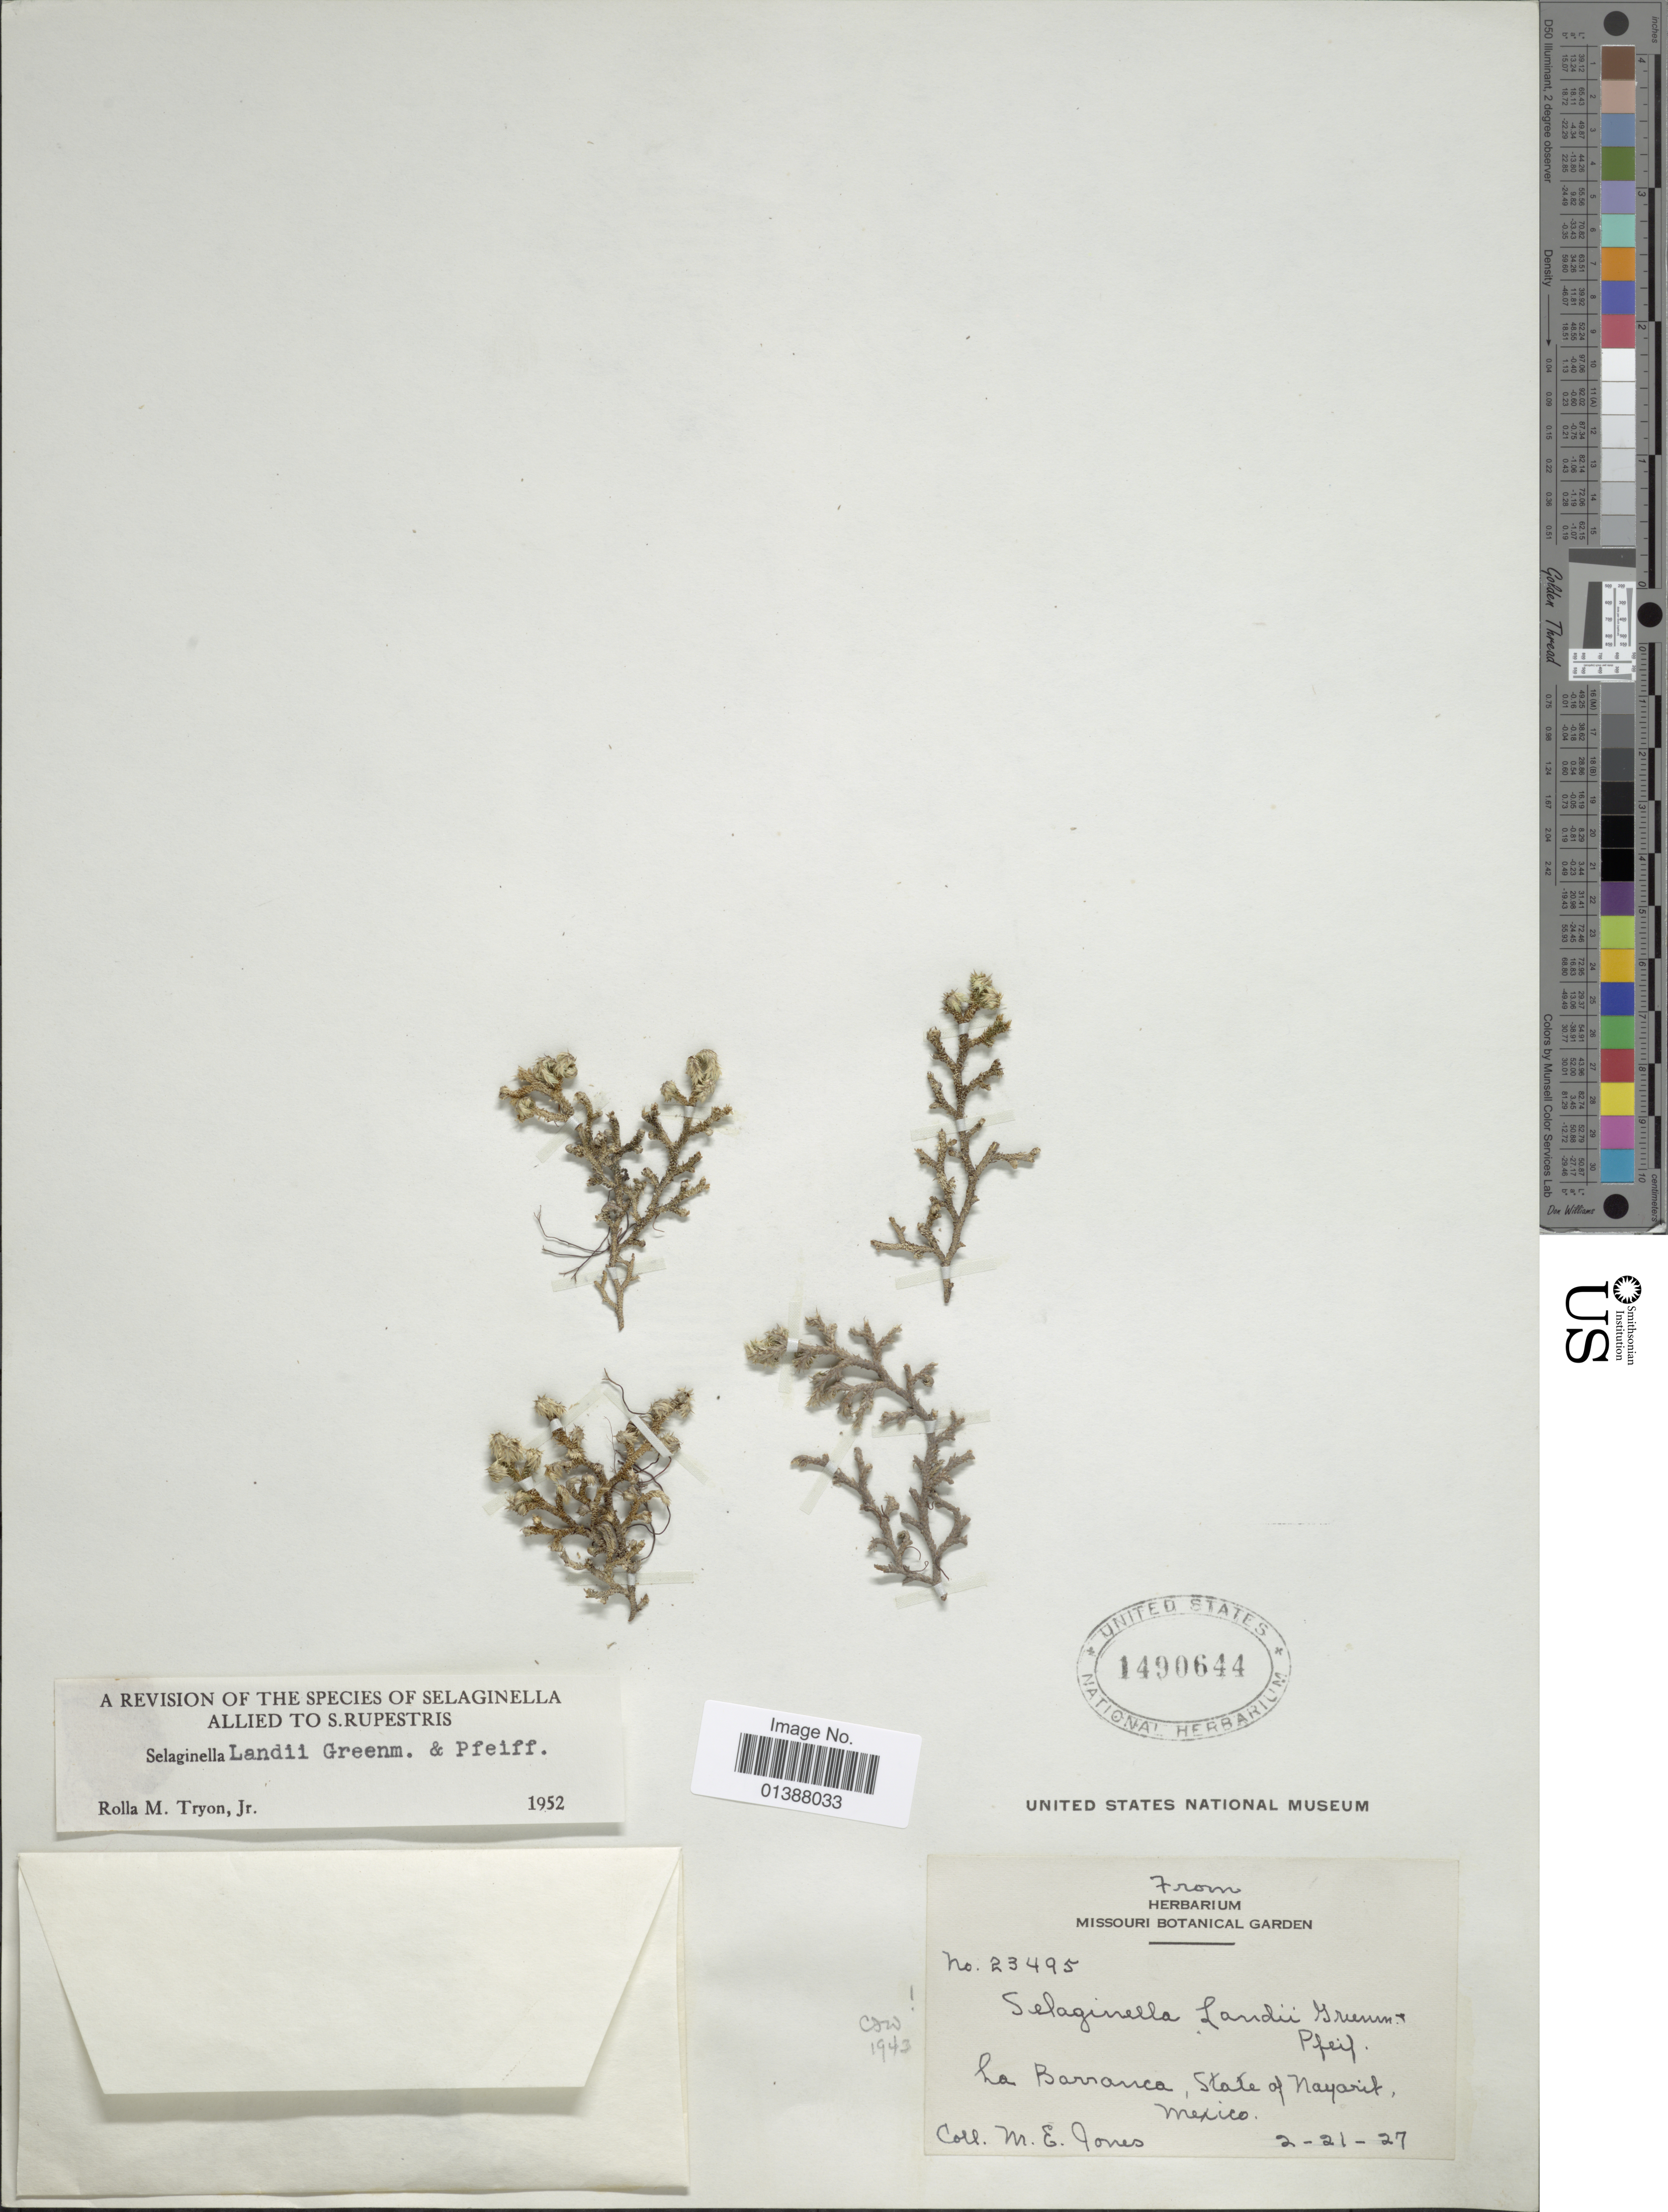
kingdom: Plantae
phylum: Tracheophyta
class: Lycopodiopsida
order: Selaginellales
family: Selaginellaceae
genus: Selaginella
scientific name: Selaginella landii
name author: Greenm. & N. Pfeiff.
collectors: M. E. Jones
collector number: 23495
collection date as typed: Transcribed d/m/y: 21/2/27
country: Mexico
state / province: Nayarit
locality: La Barranca, State of Nayarit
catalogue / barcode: US 1490644